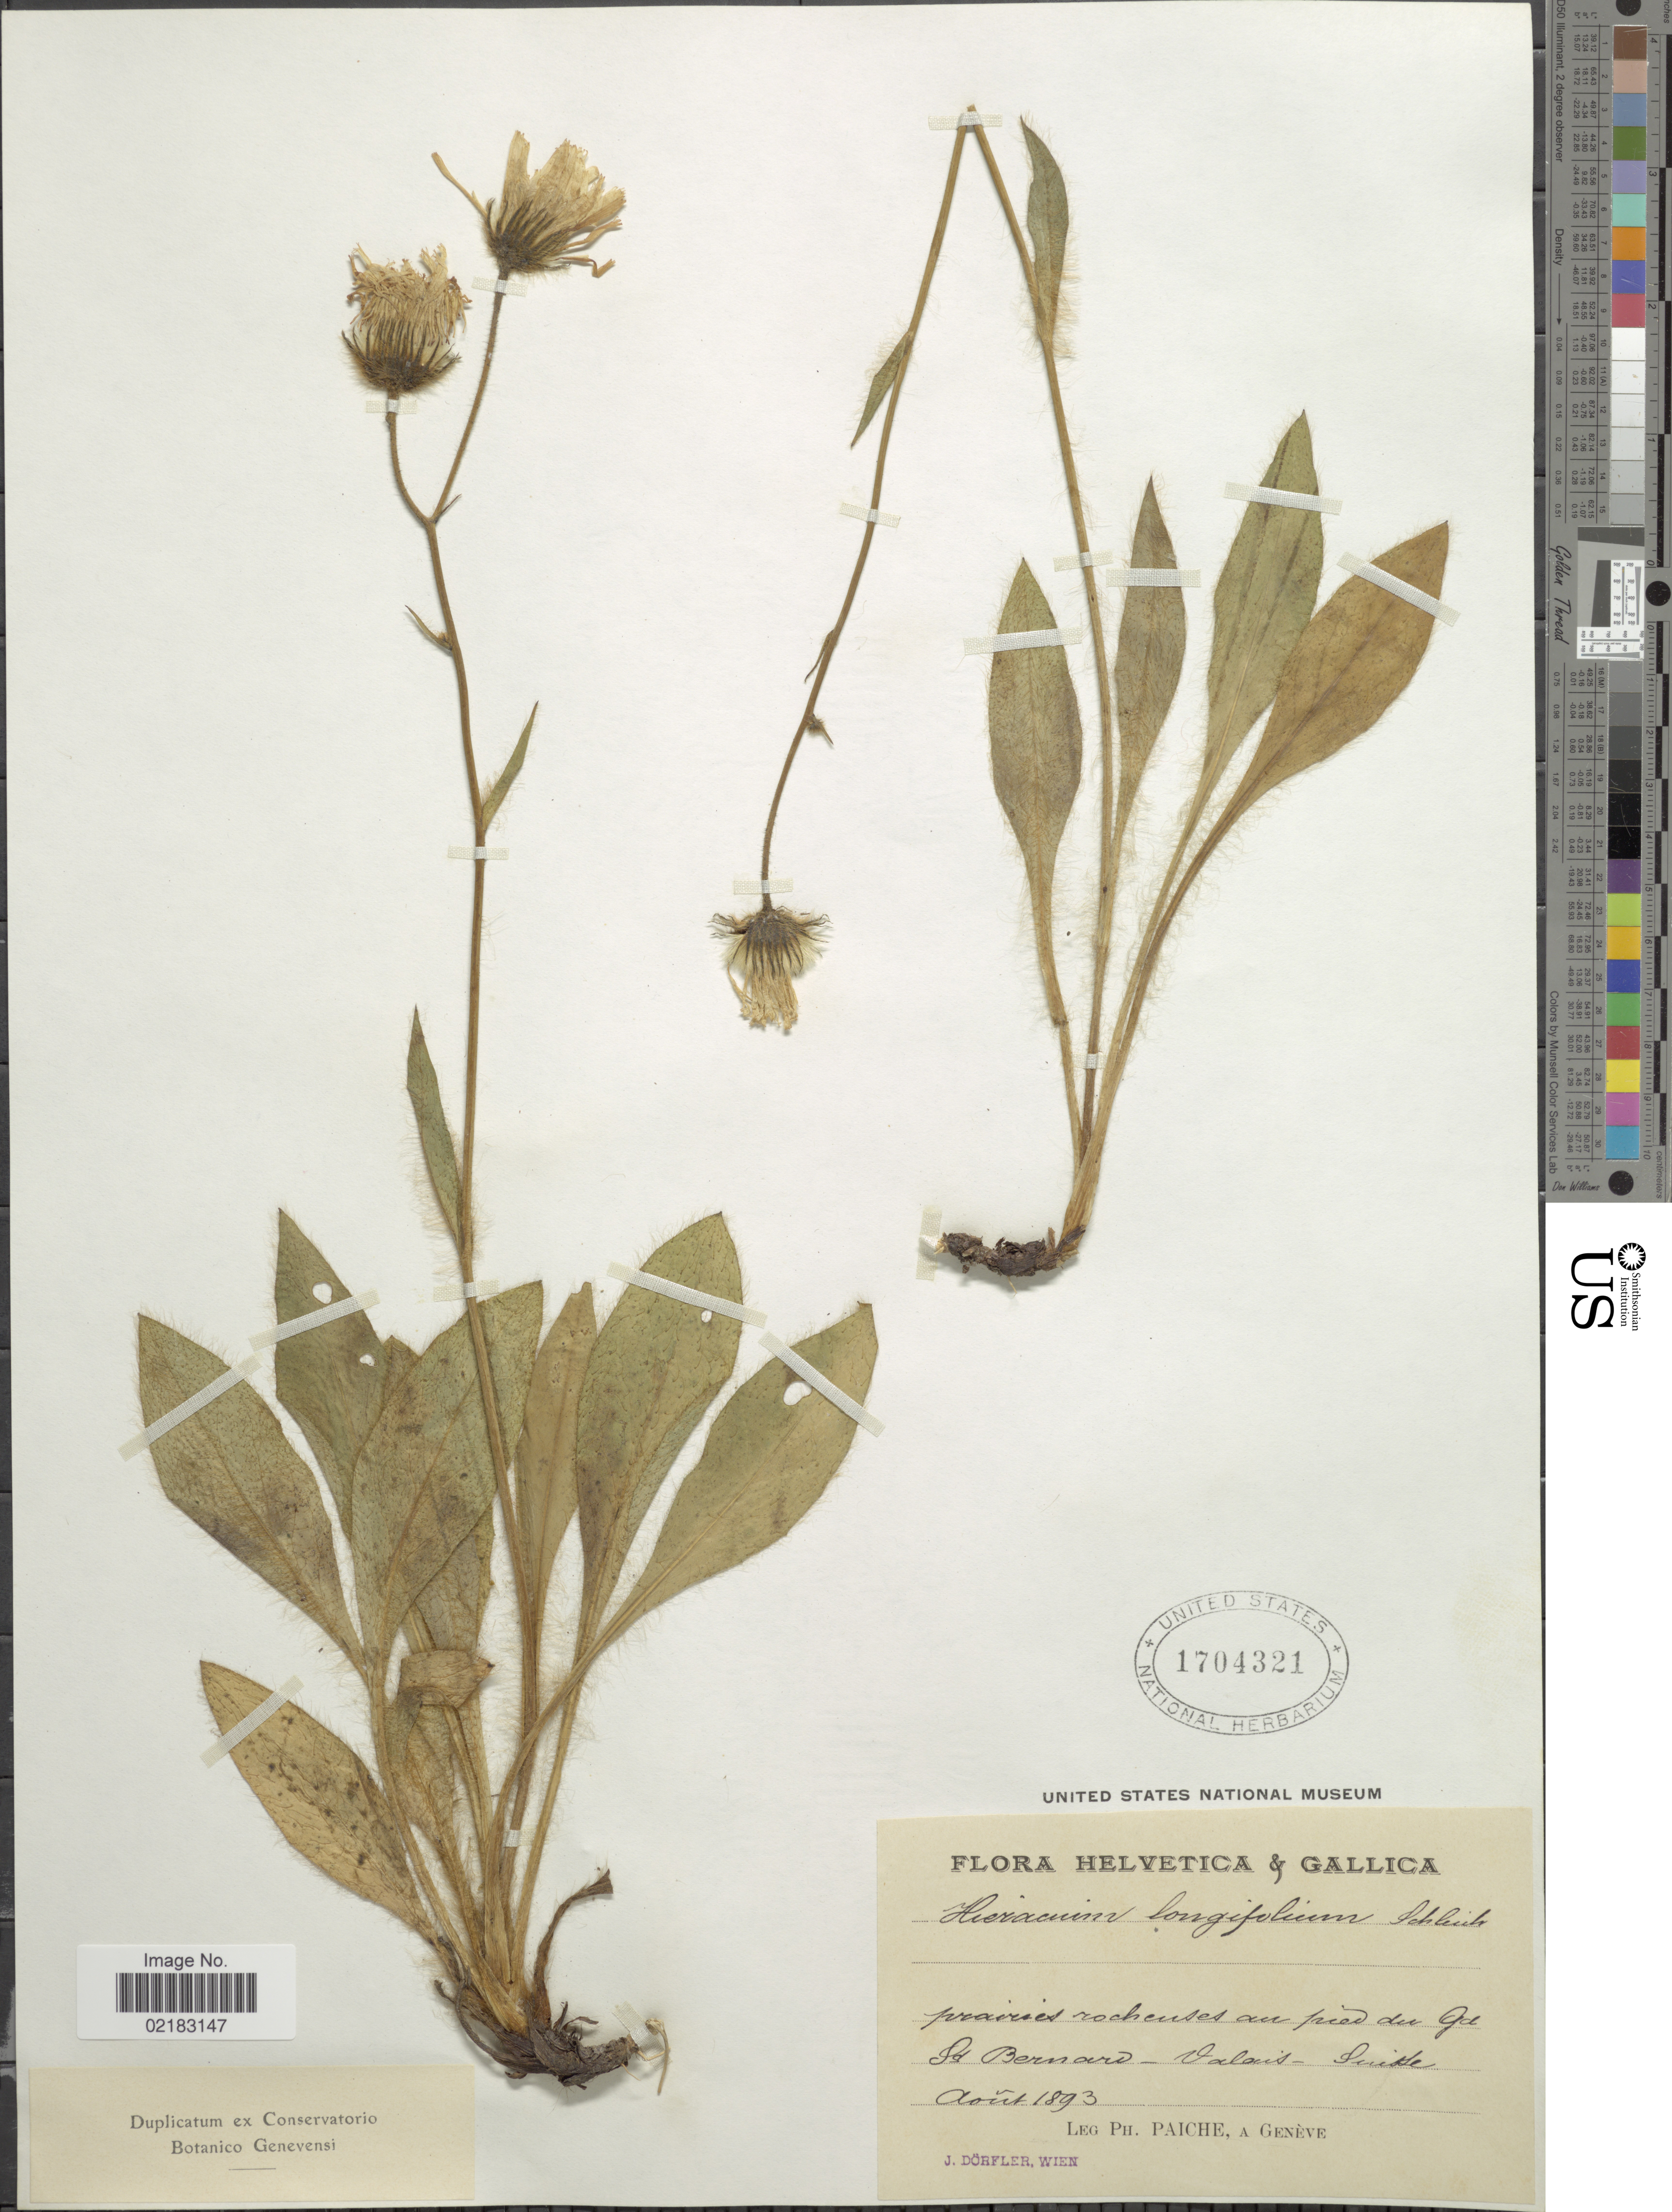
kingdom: Plantae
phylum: Tracheophyta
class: Magnoliopsida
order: Asterales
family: Asteraceae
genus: Hieracium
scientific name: Hieracium longifolium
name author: Hornem.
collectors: P. Paiche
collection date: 1893-08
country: Switzerland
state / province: Valais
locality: Helvetica & Gallica St. Bernard - Valais- Suistle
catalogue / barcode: US 1704321